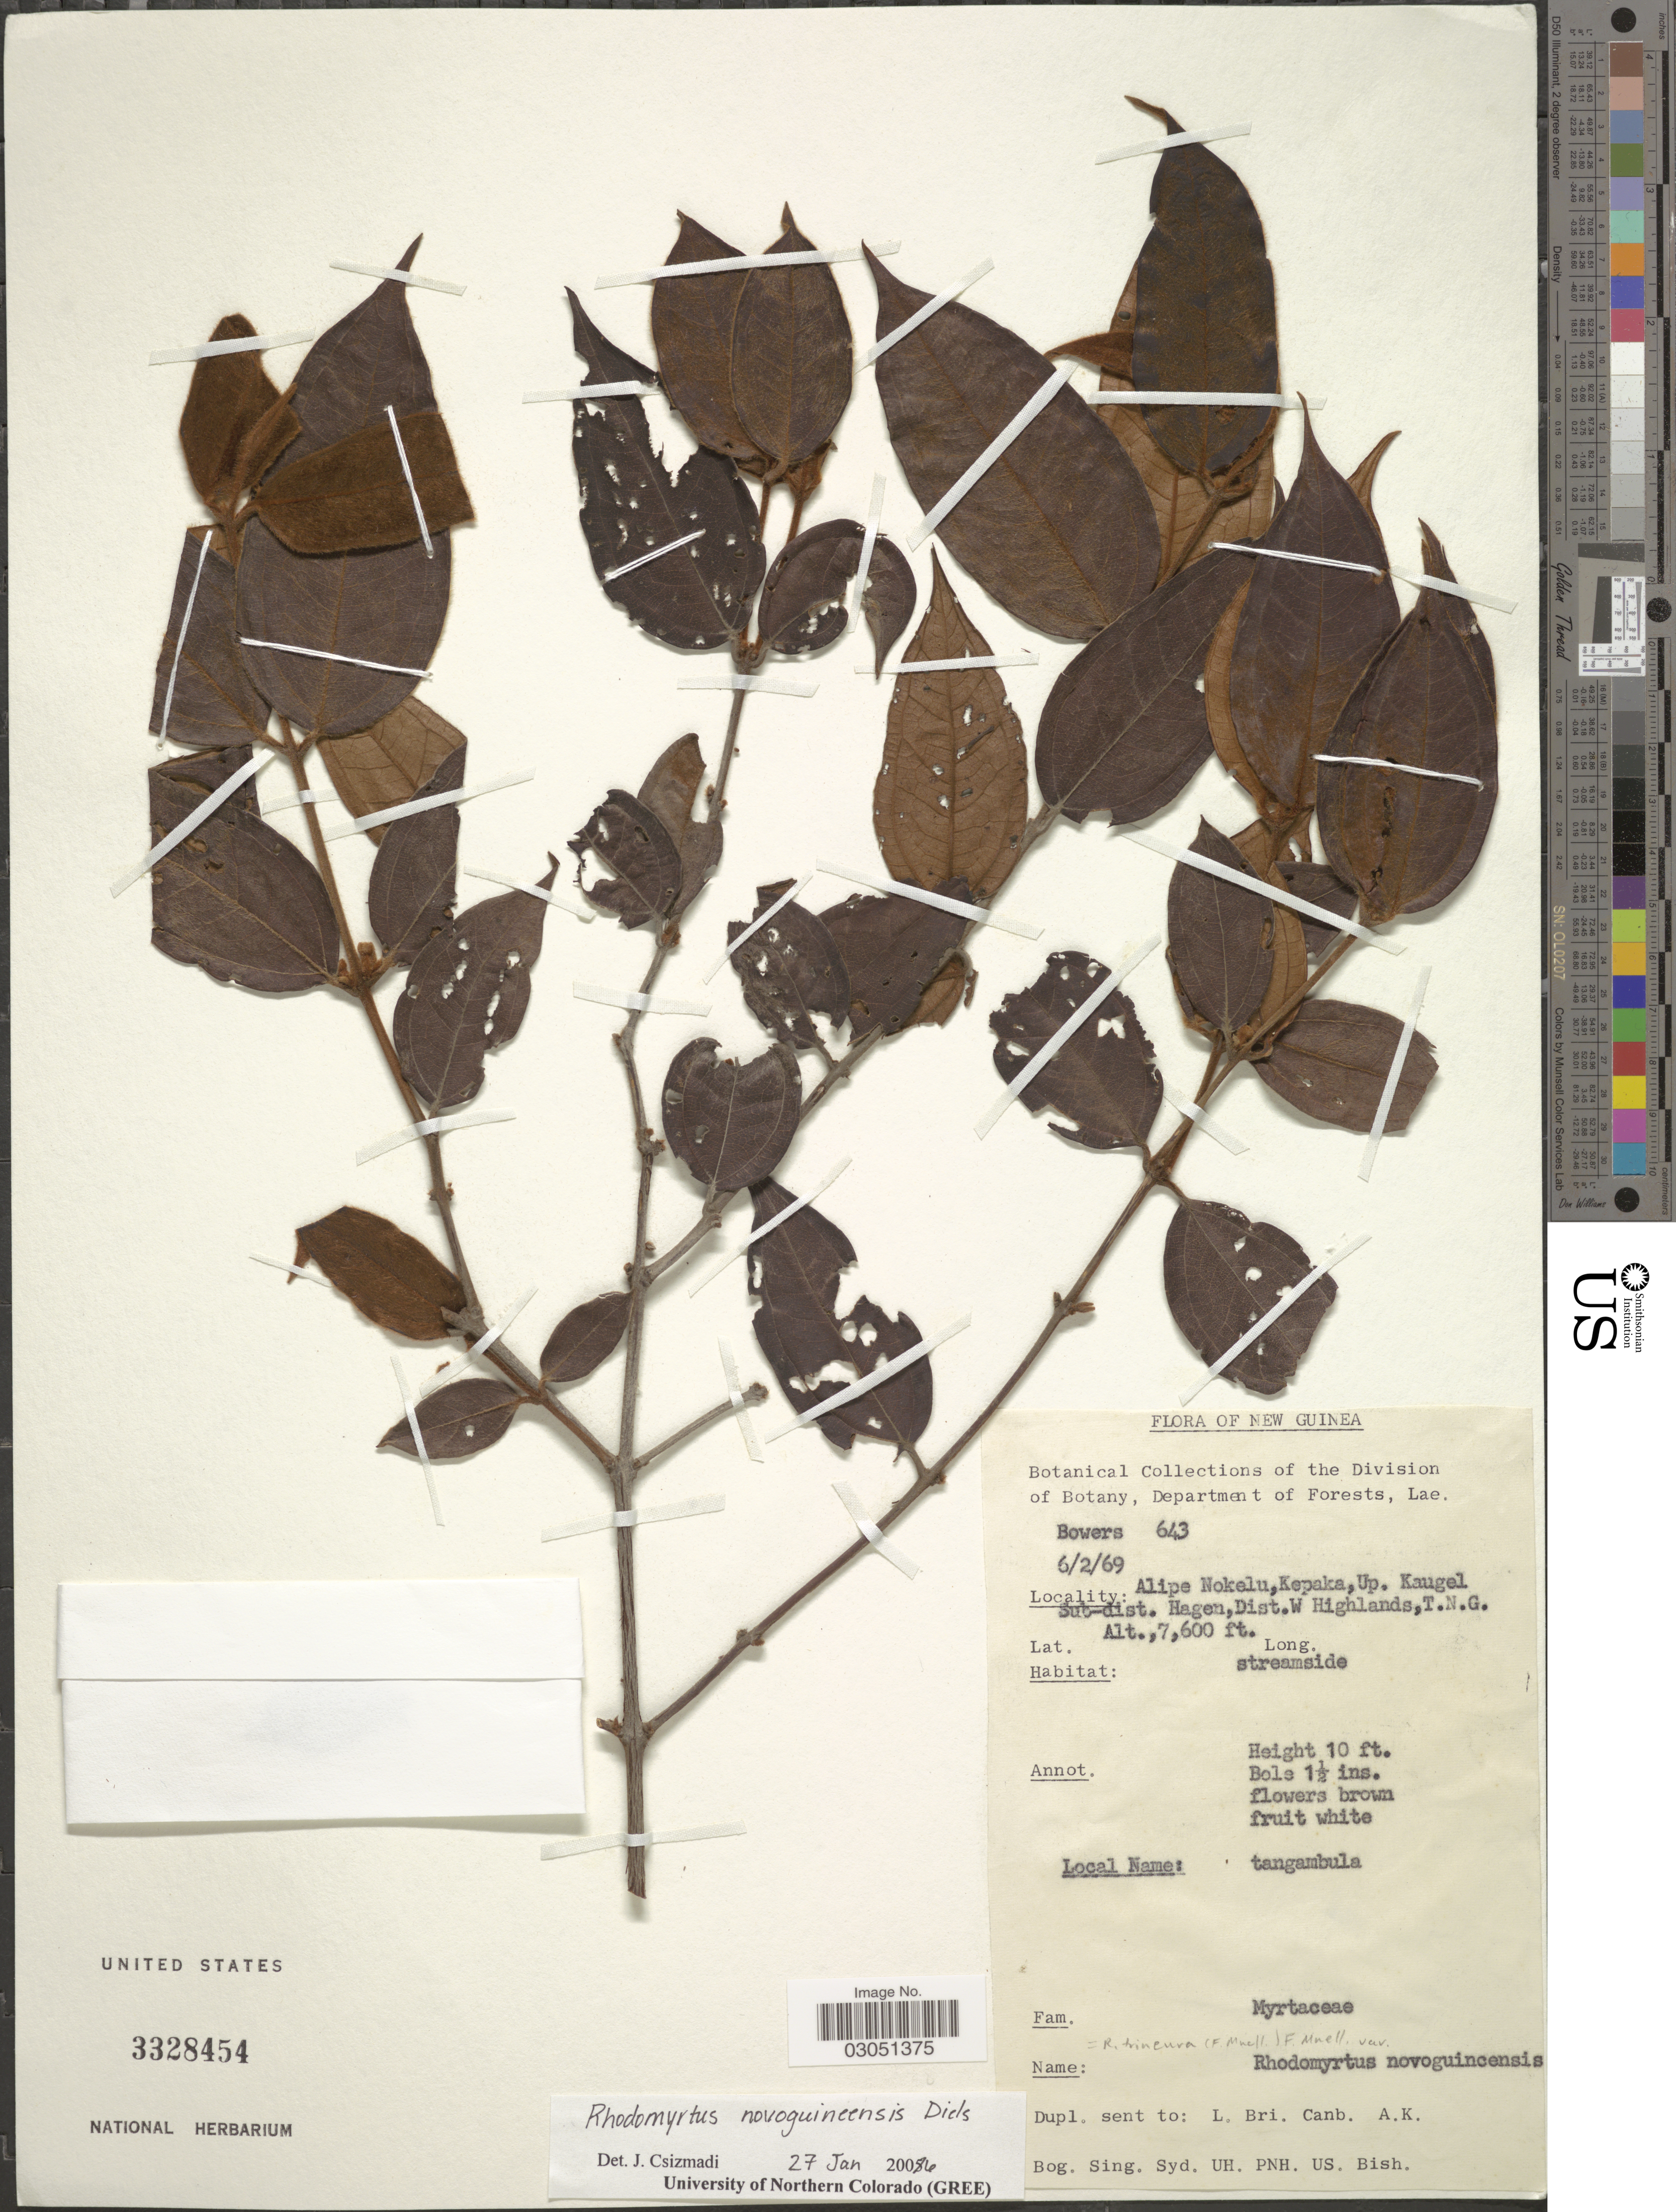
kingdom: Plantae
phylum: Tracheophyta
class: Magnoliopsida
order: Myrtales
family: Myrtaceae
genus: Rhodomyrtus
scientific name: Rhodomyrtus trineura var. novoguineensis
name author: (F. Muell.) F. Muell. ex Benth.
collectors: -. Bowers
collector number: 643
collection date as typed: Transcribed d/m/y: 6/2/69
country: Papua New Guinea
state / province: Western Highlands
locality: New Guinea, Alipe Nokelu, Kepaka, Up. Kaugel Sub-dist. Hagen, Dist. W. Highlands, T.N.G.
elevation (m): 2316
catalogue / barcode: US 3328454